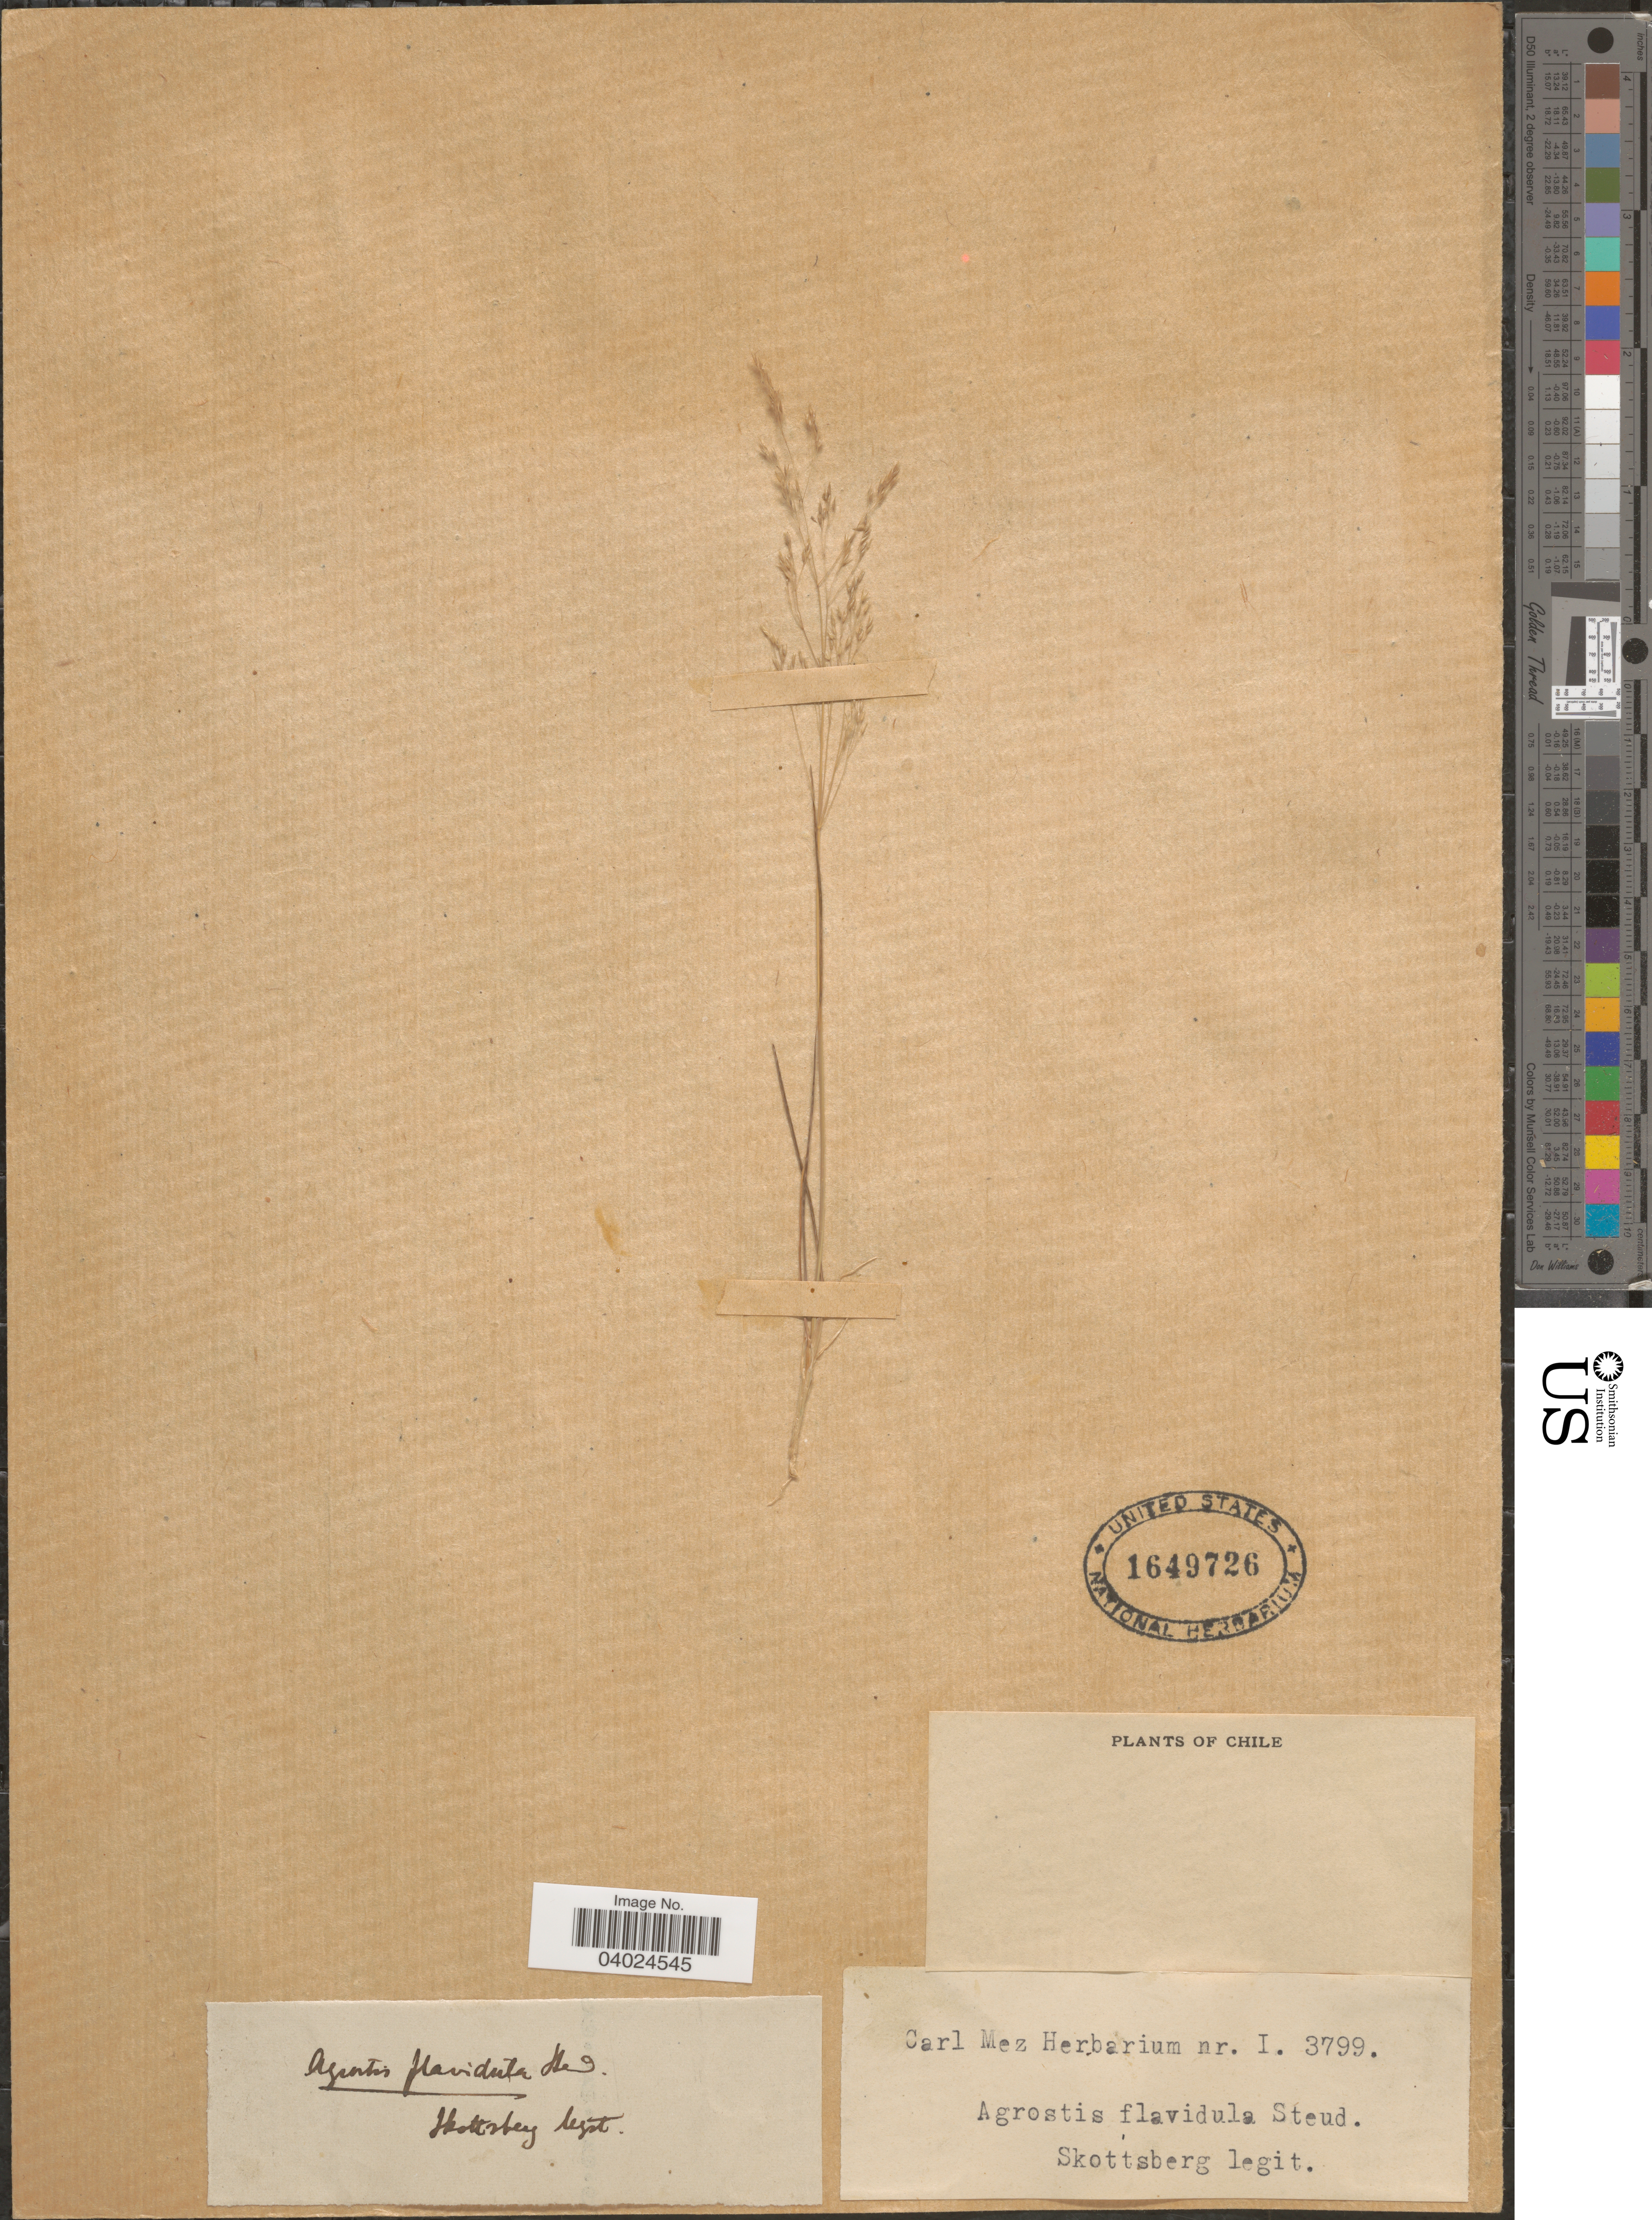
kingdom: Plantae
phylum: Tracheophyta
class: Liliopsida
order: Poales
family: Poaceae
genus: Agrostis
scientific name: Agrostis perennans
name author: (Walter) Tuck.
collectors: Skottsberg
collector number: I3799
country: Chile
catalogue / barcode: US 1649726